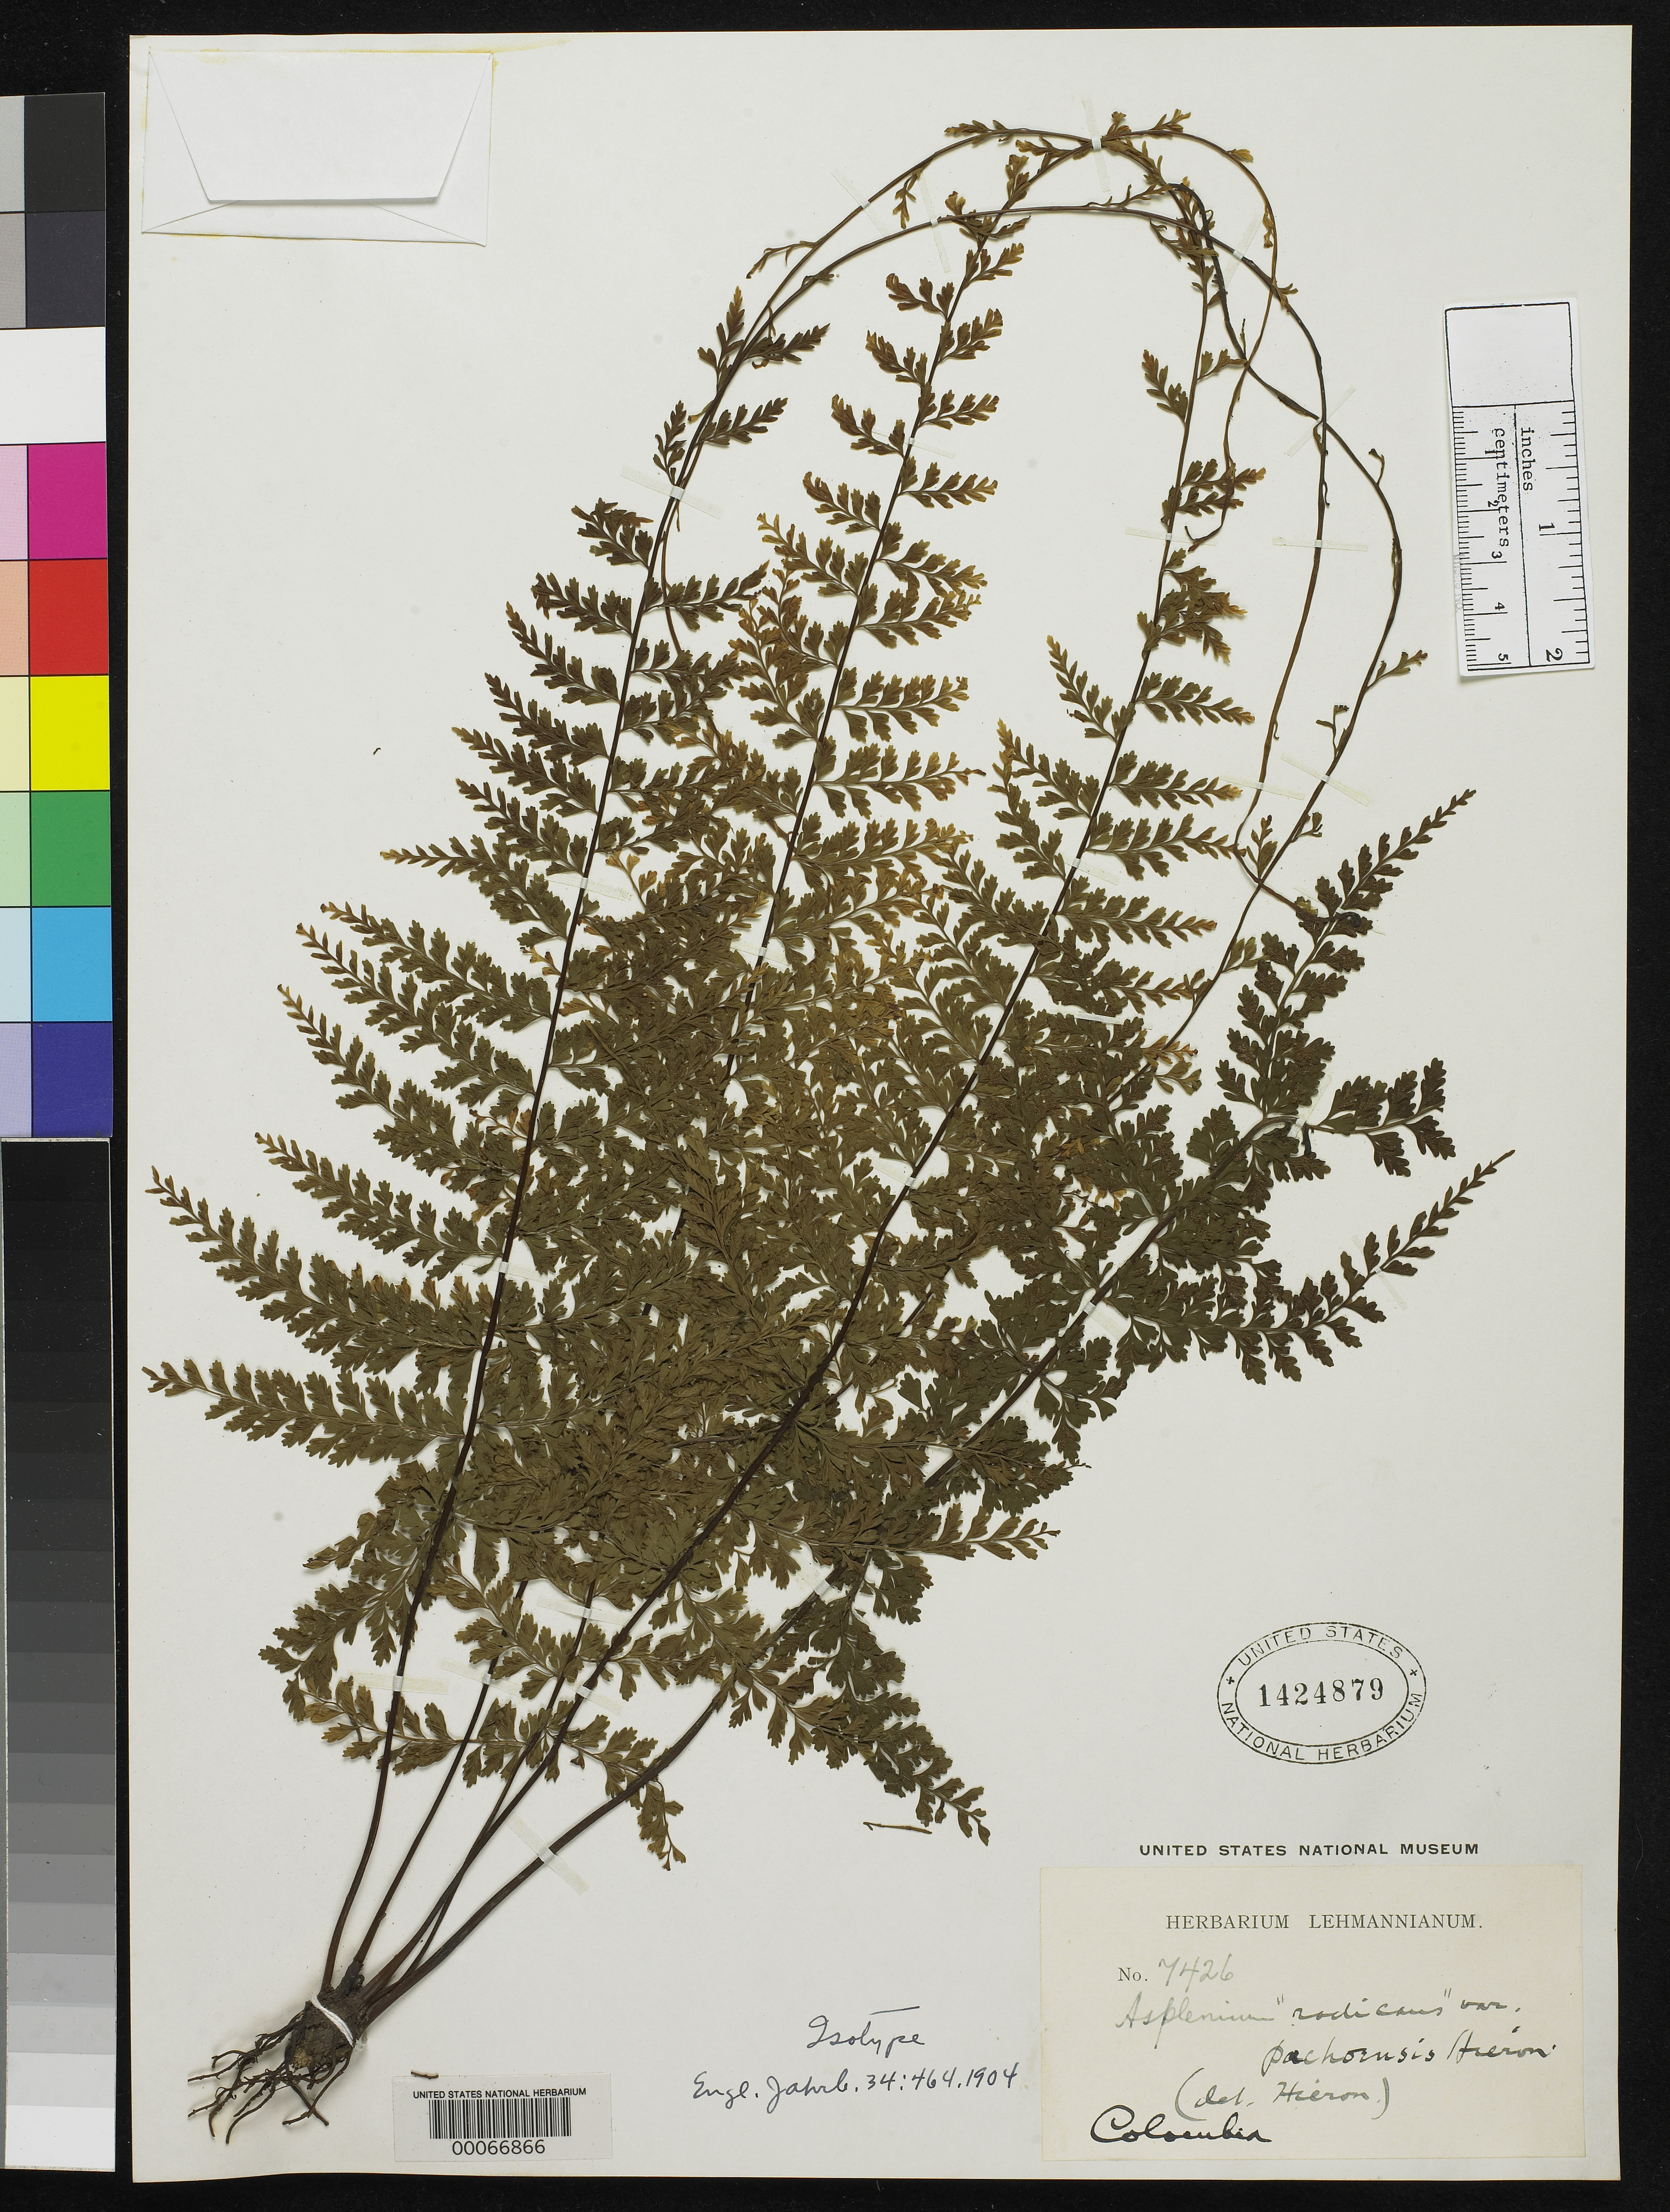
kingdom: Plantae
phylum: Tracheophyta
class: Polypodiopsida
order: Polypodiales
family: Aspleniaceae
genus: Asplenium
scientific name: Asplenium radicans var. pachoensis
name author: Hieron.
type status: Isotype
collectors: F. C. Lehmann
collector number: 7426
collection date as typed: Jan 1892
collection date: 1892-01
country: Colombia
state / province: Cundinamarca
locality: Pacho.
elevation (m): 1800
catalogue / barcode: US 1424879